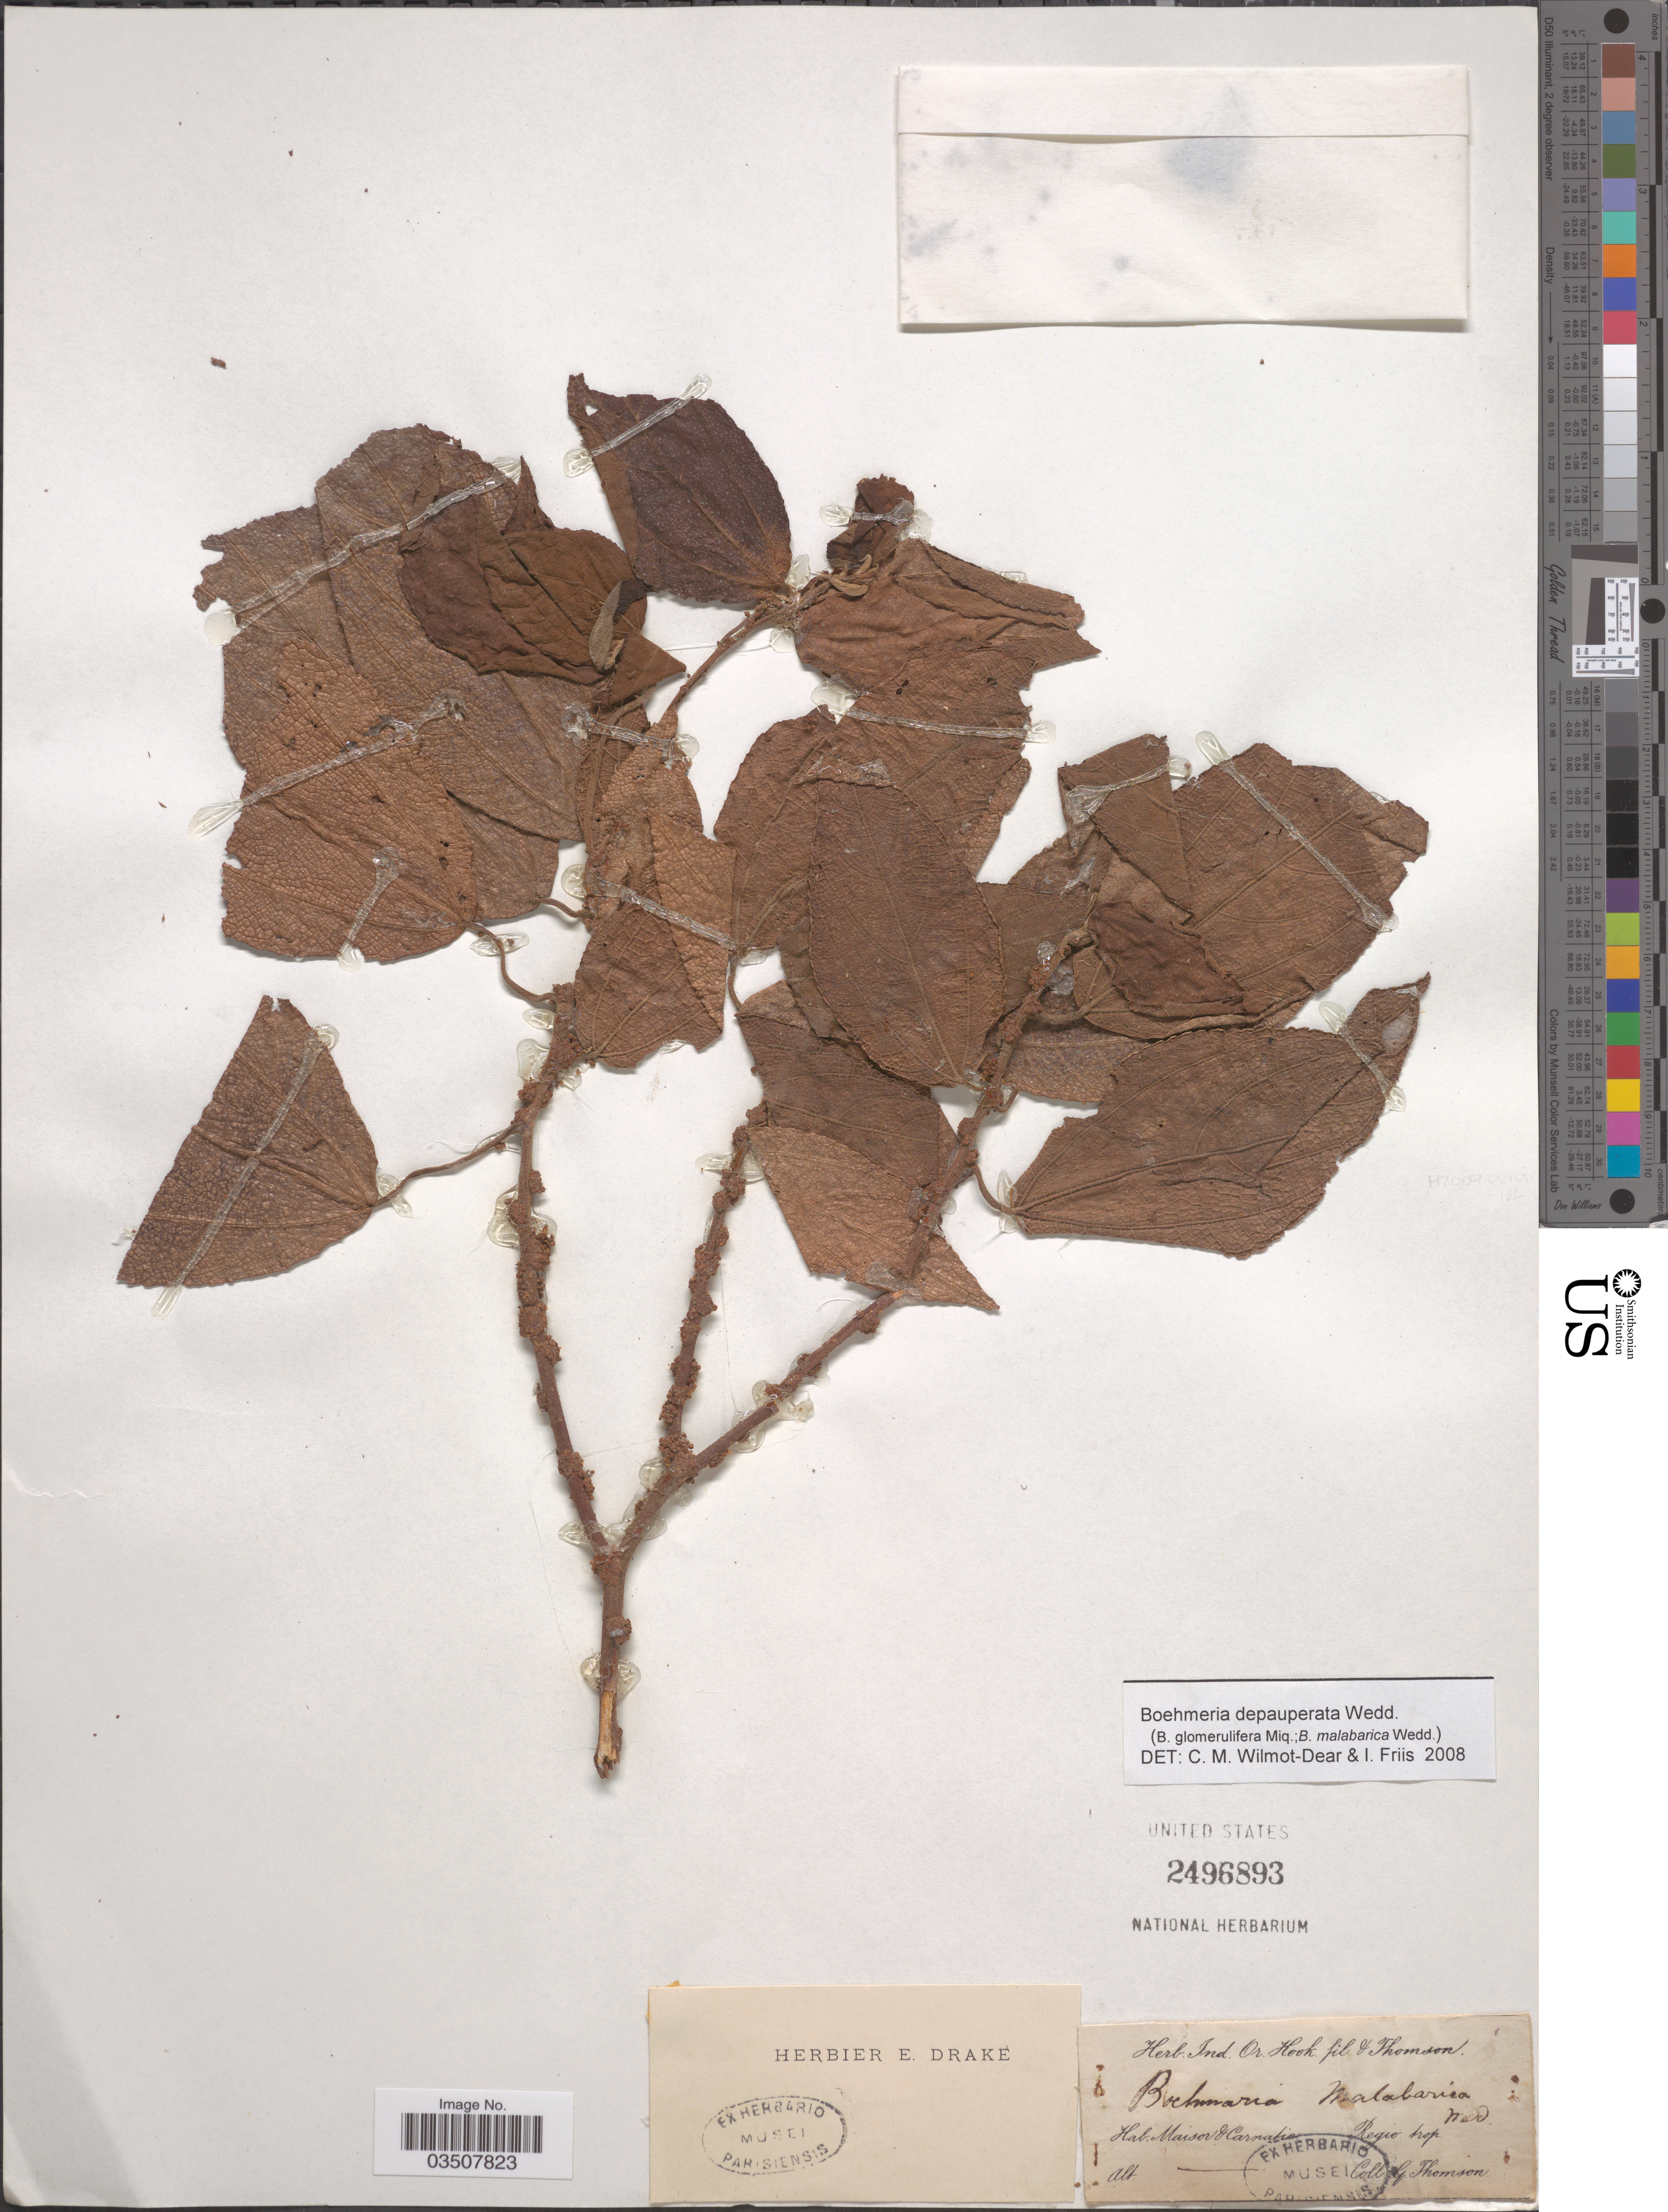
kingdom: Plantae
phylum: Tracheophyta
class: Magnoliopsida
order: Rosales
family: Urticaceae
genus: Boehmeria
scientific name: Boehmeria depauperata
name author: Wedd.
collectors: G. Thomson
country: India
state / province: Karnataka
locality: Maisor & Carnatic. Regio trop.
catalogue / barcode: US 2496893